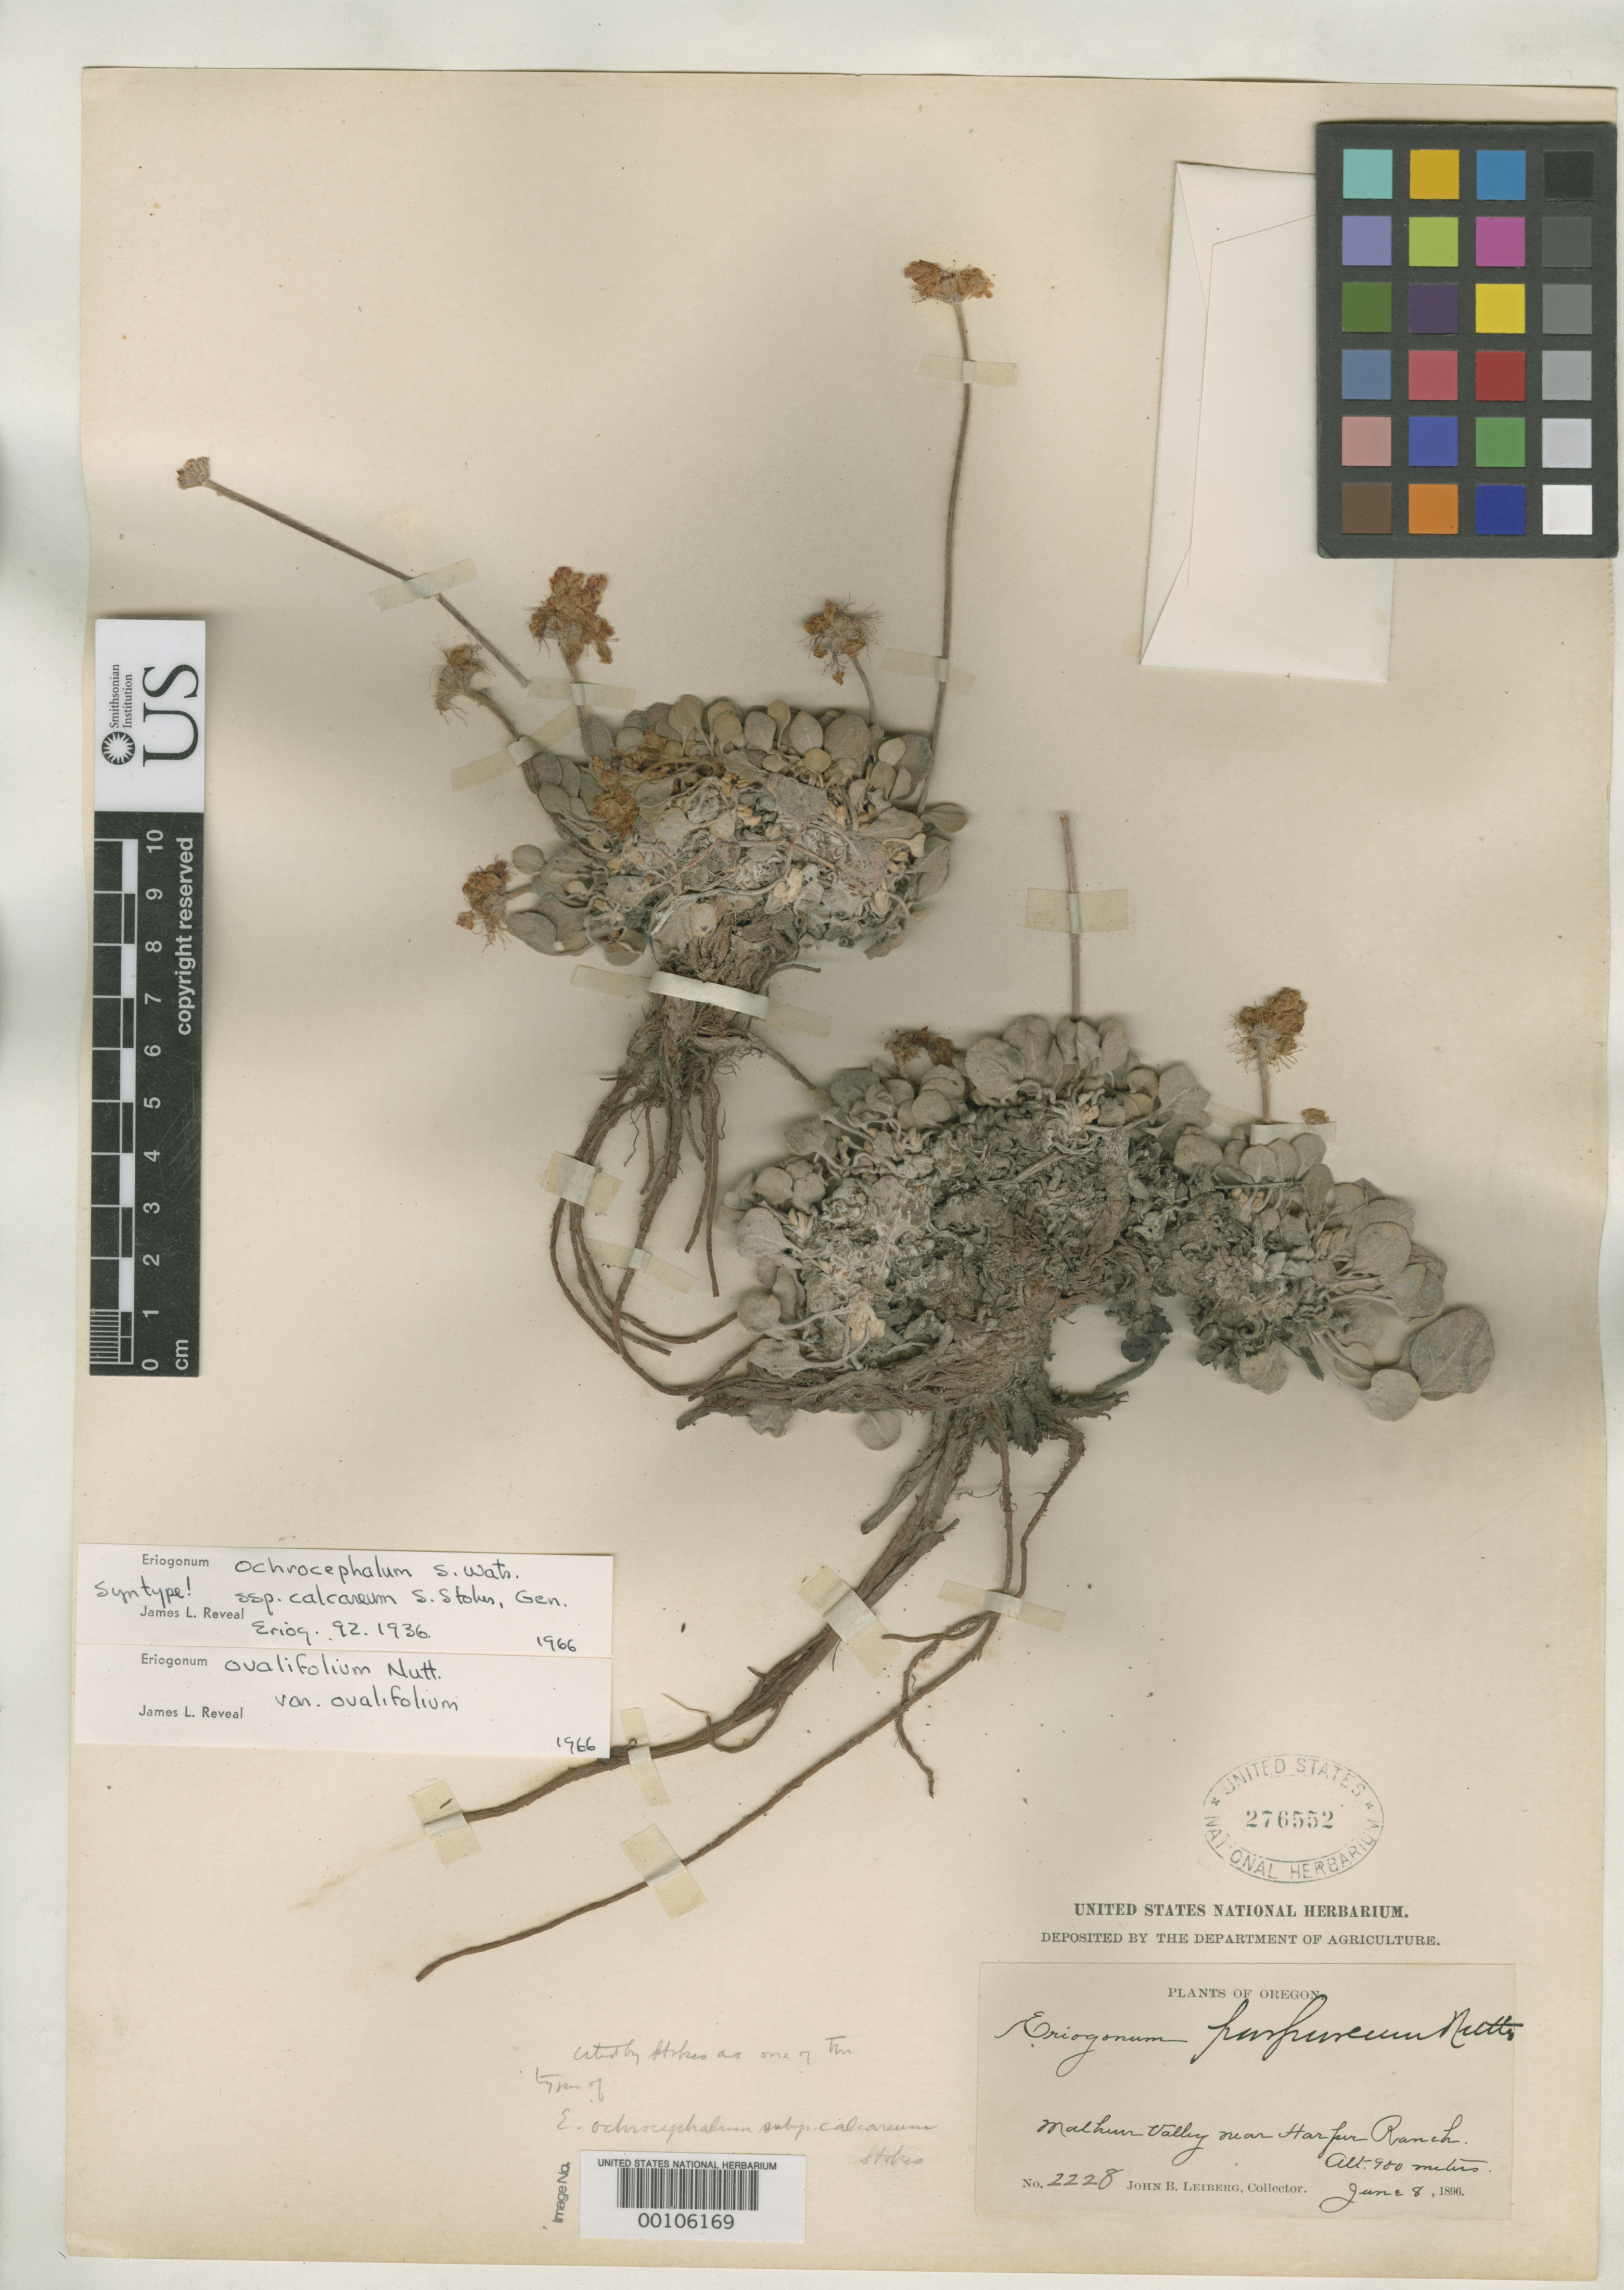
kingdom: Plantae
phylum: Tracheophyta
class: Magnoliopsida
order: Caryophyllales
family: Polygonaceae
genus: Eriogonum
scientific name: Eriogonum ochrocephalum subsp. calcareum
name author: S. Stokes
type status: Isosyntype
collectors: J. Leiberg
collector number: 2228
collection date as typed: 08 Jun 1896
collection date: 1896-06-08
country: United States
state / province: Oregon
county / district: Malheur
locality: Harper's Ranch, Malheur Valley.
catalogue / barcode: US 276552